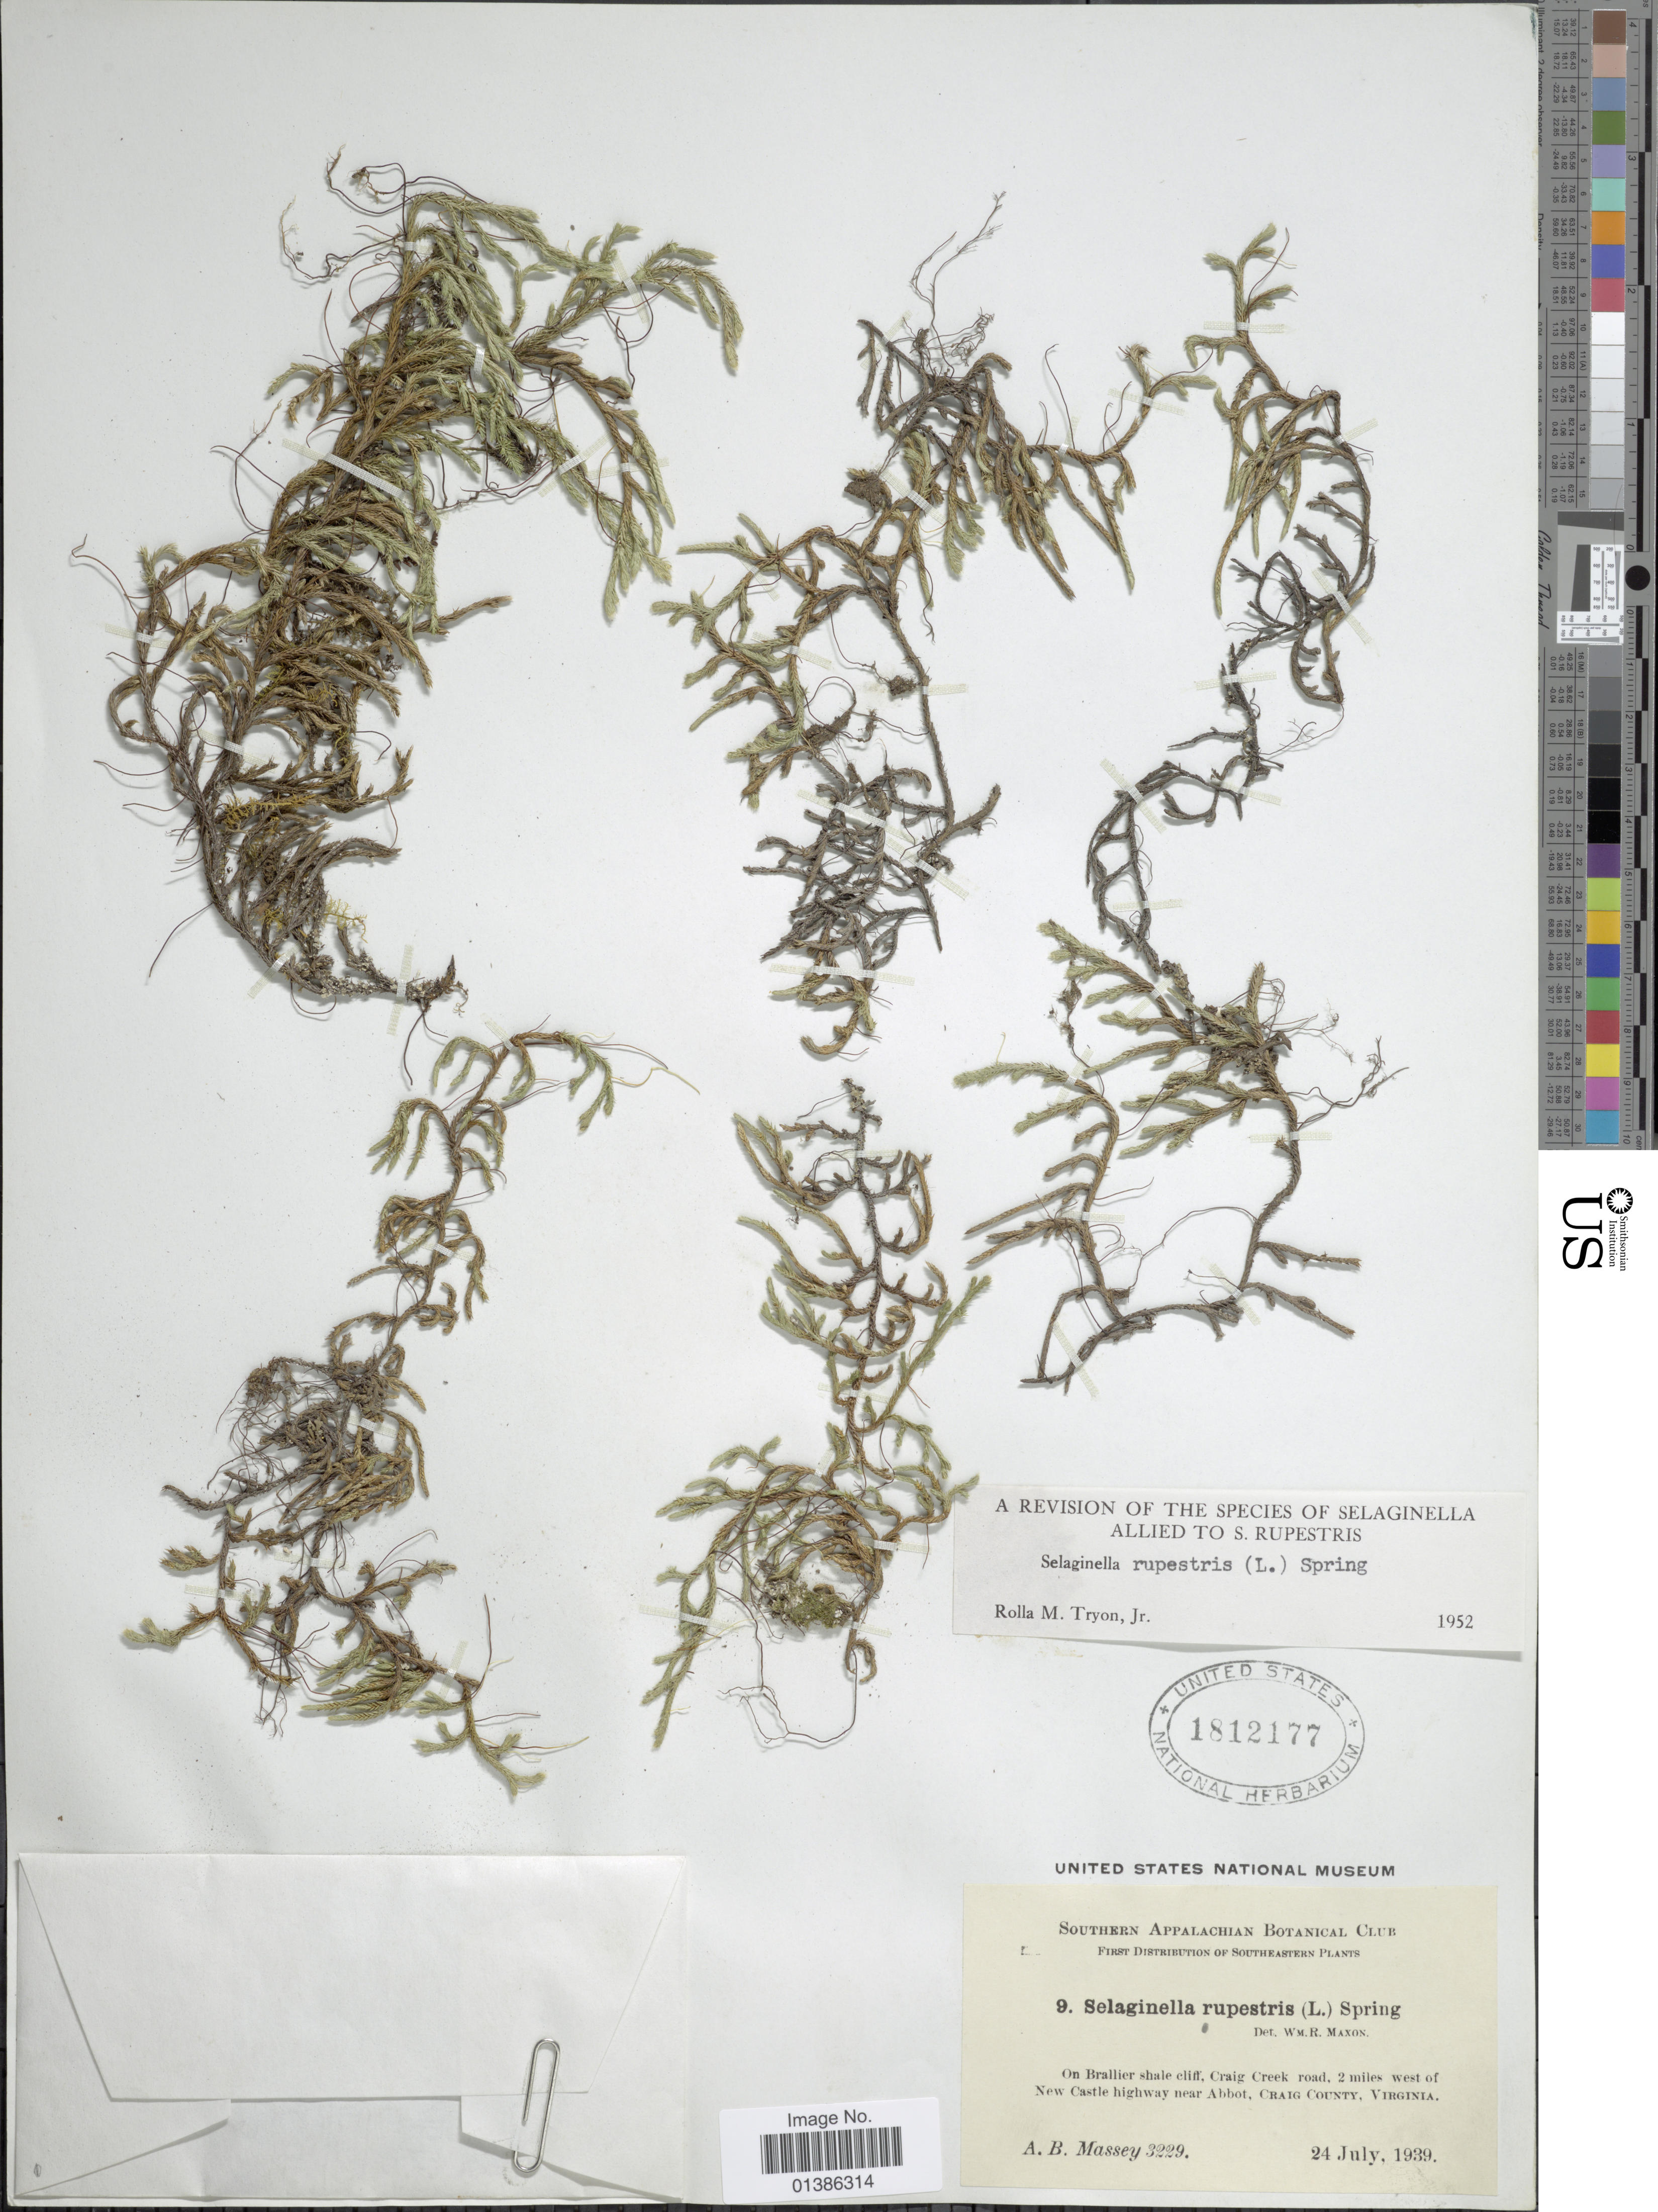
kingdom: Plantae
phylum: Tracheophyta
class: Lycopodiopsida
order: Selaginellales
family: Selaginellaceae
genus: Selaginella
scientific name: Selaginella rupestris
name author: (L.) Spring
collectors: A. Massey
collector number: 3229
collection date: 1939-07-24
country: United States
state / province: Virginia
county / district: Craig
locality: On Brallier shale cliff, Craig Creek road, 2 miles west of New Castle highway near Abbot, Craig County.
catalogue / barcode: US 1812177